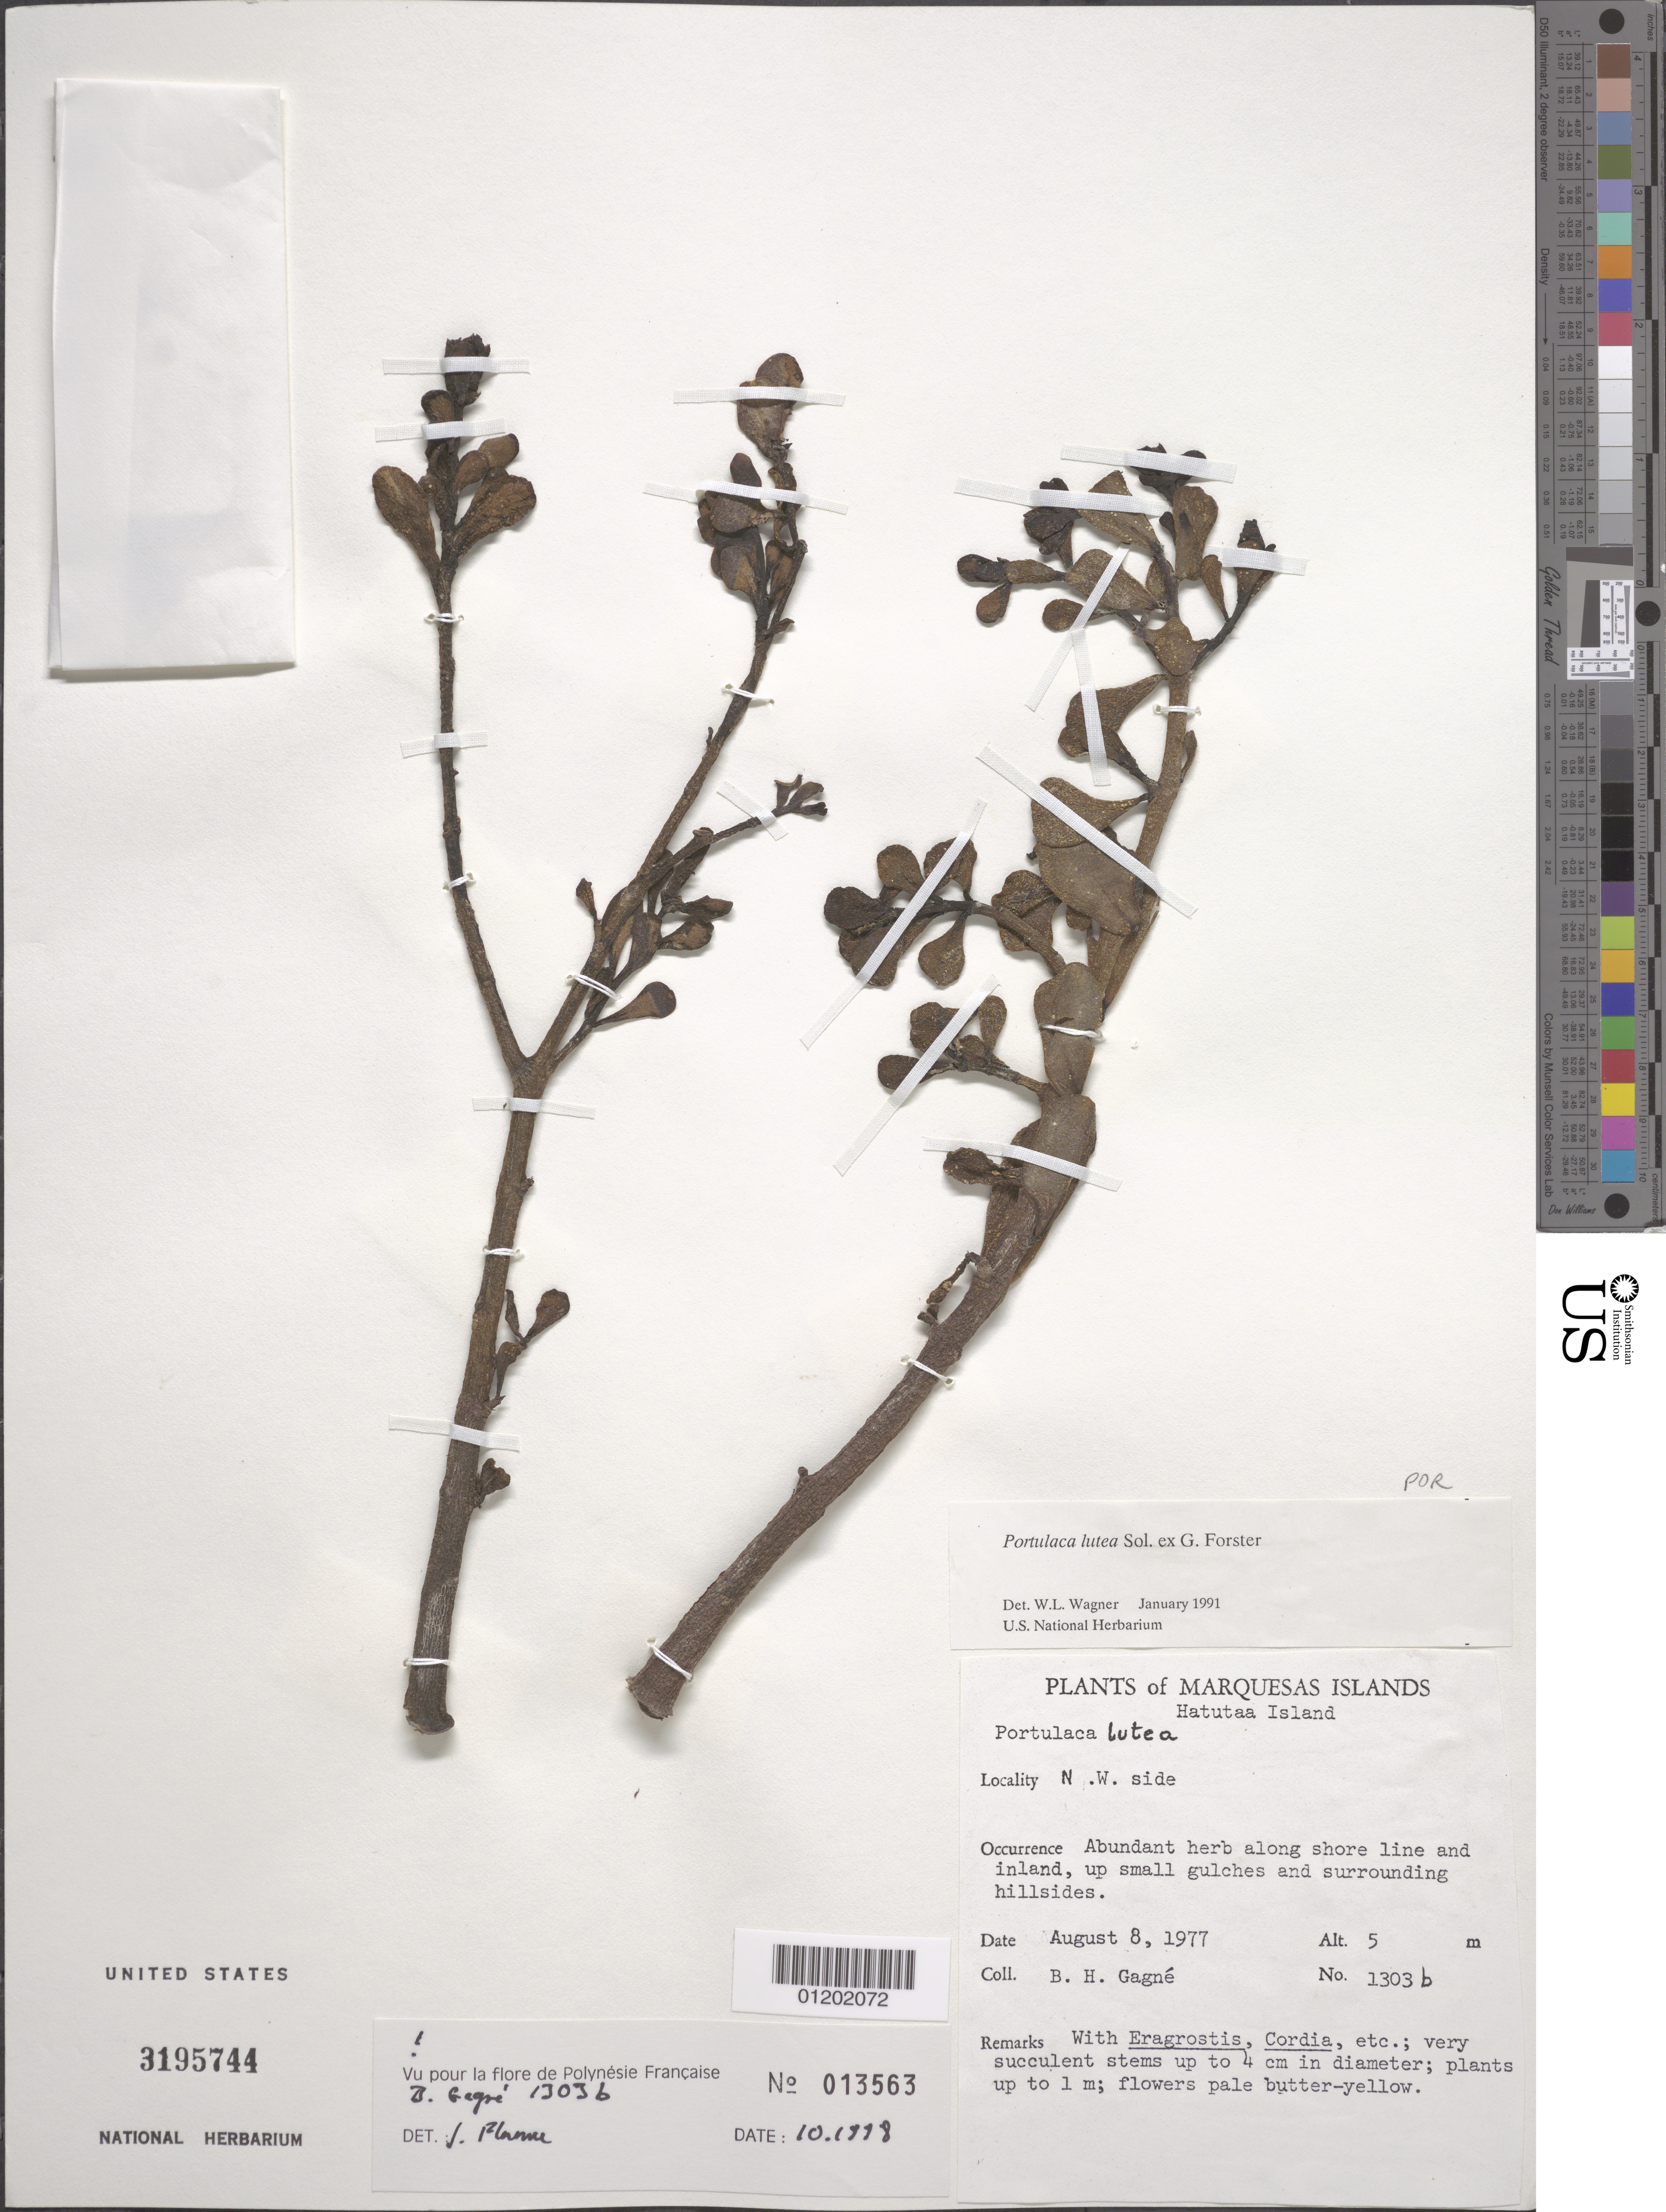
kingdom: Plantae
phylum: Tracheophyta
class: Magnoliopsida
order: Caryophyllales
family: Portulacaceae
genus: Portulaca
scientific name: Portulaca lutea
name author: Sol. ex G. Forst.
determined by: Wagner, W. L., (BOT), Smithsonian Institution - National Museum of Natural History (UNITED STATES)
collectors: B. H. Gagné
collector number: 1303b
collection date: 1977-08-08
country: French Polynesia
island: Hatutaa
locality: NW side of island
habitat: Abundant along shoreline and inland, up small gulches and surrounding hillsides. With Eragrostis, Cordia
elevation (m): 5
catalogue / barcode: US 3195744